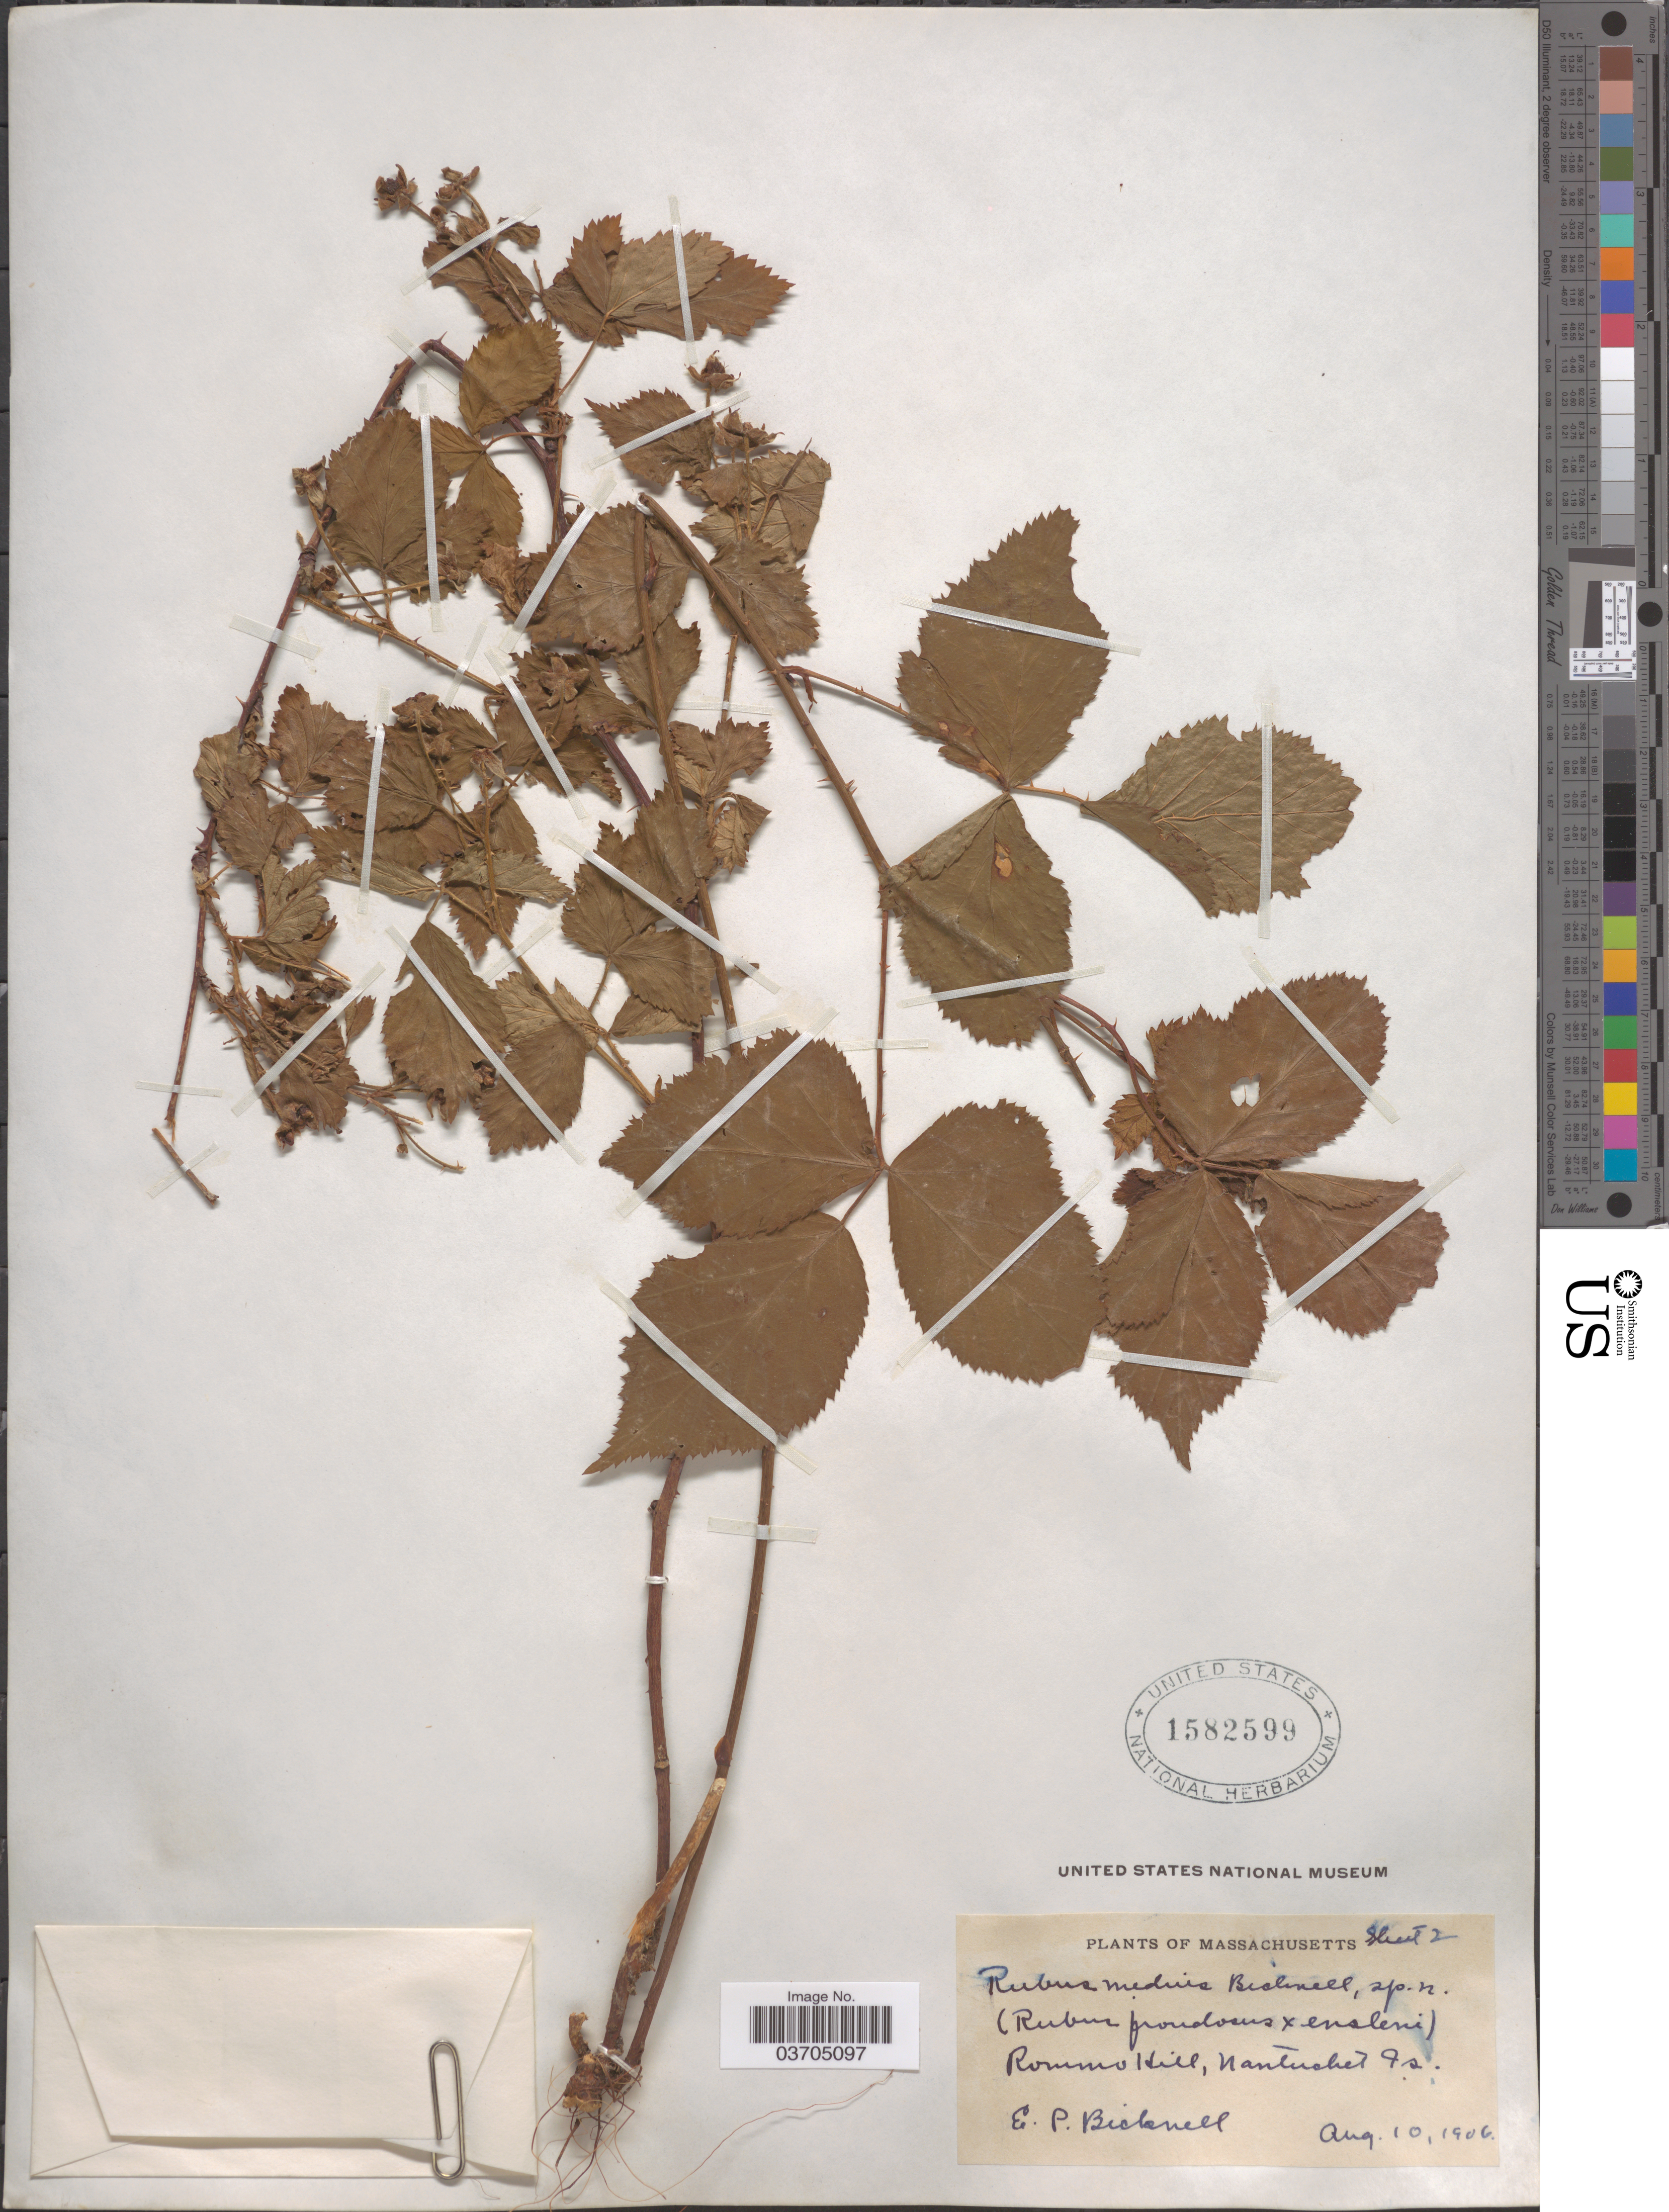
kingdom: Plantae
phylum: Tracheophyta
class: Magnoliopsida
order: Rosales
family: Rosaceae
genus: Rubus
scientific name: Rubus frondosus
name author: Bigelow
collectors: E. P. Bicknell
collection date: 1906-08-10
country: United States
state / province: Massachusetts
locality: Rommo Hill, Nantucket Is.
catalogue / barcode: US 1582599